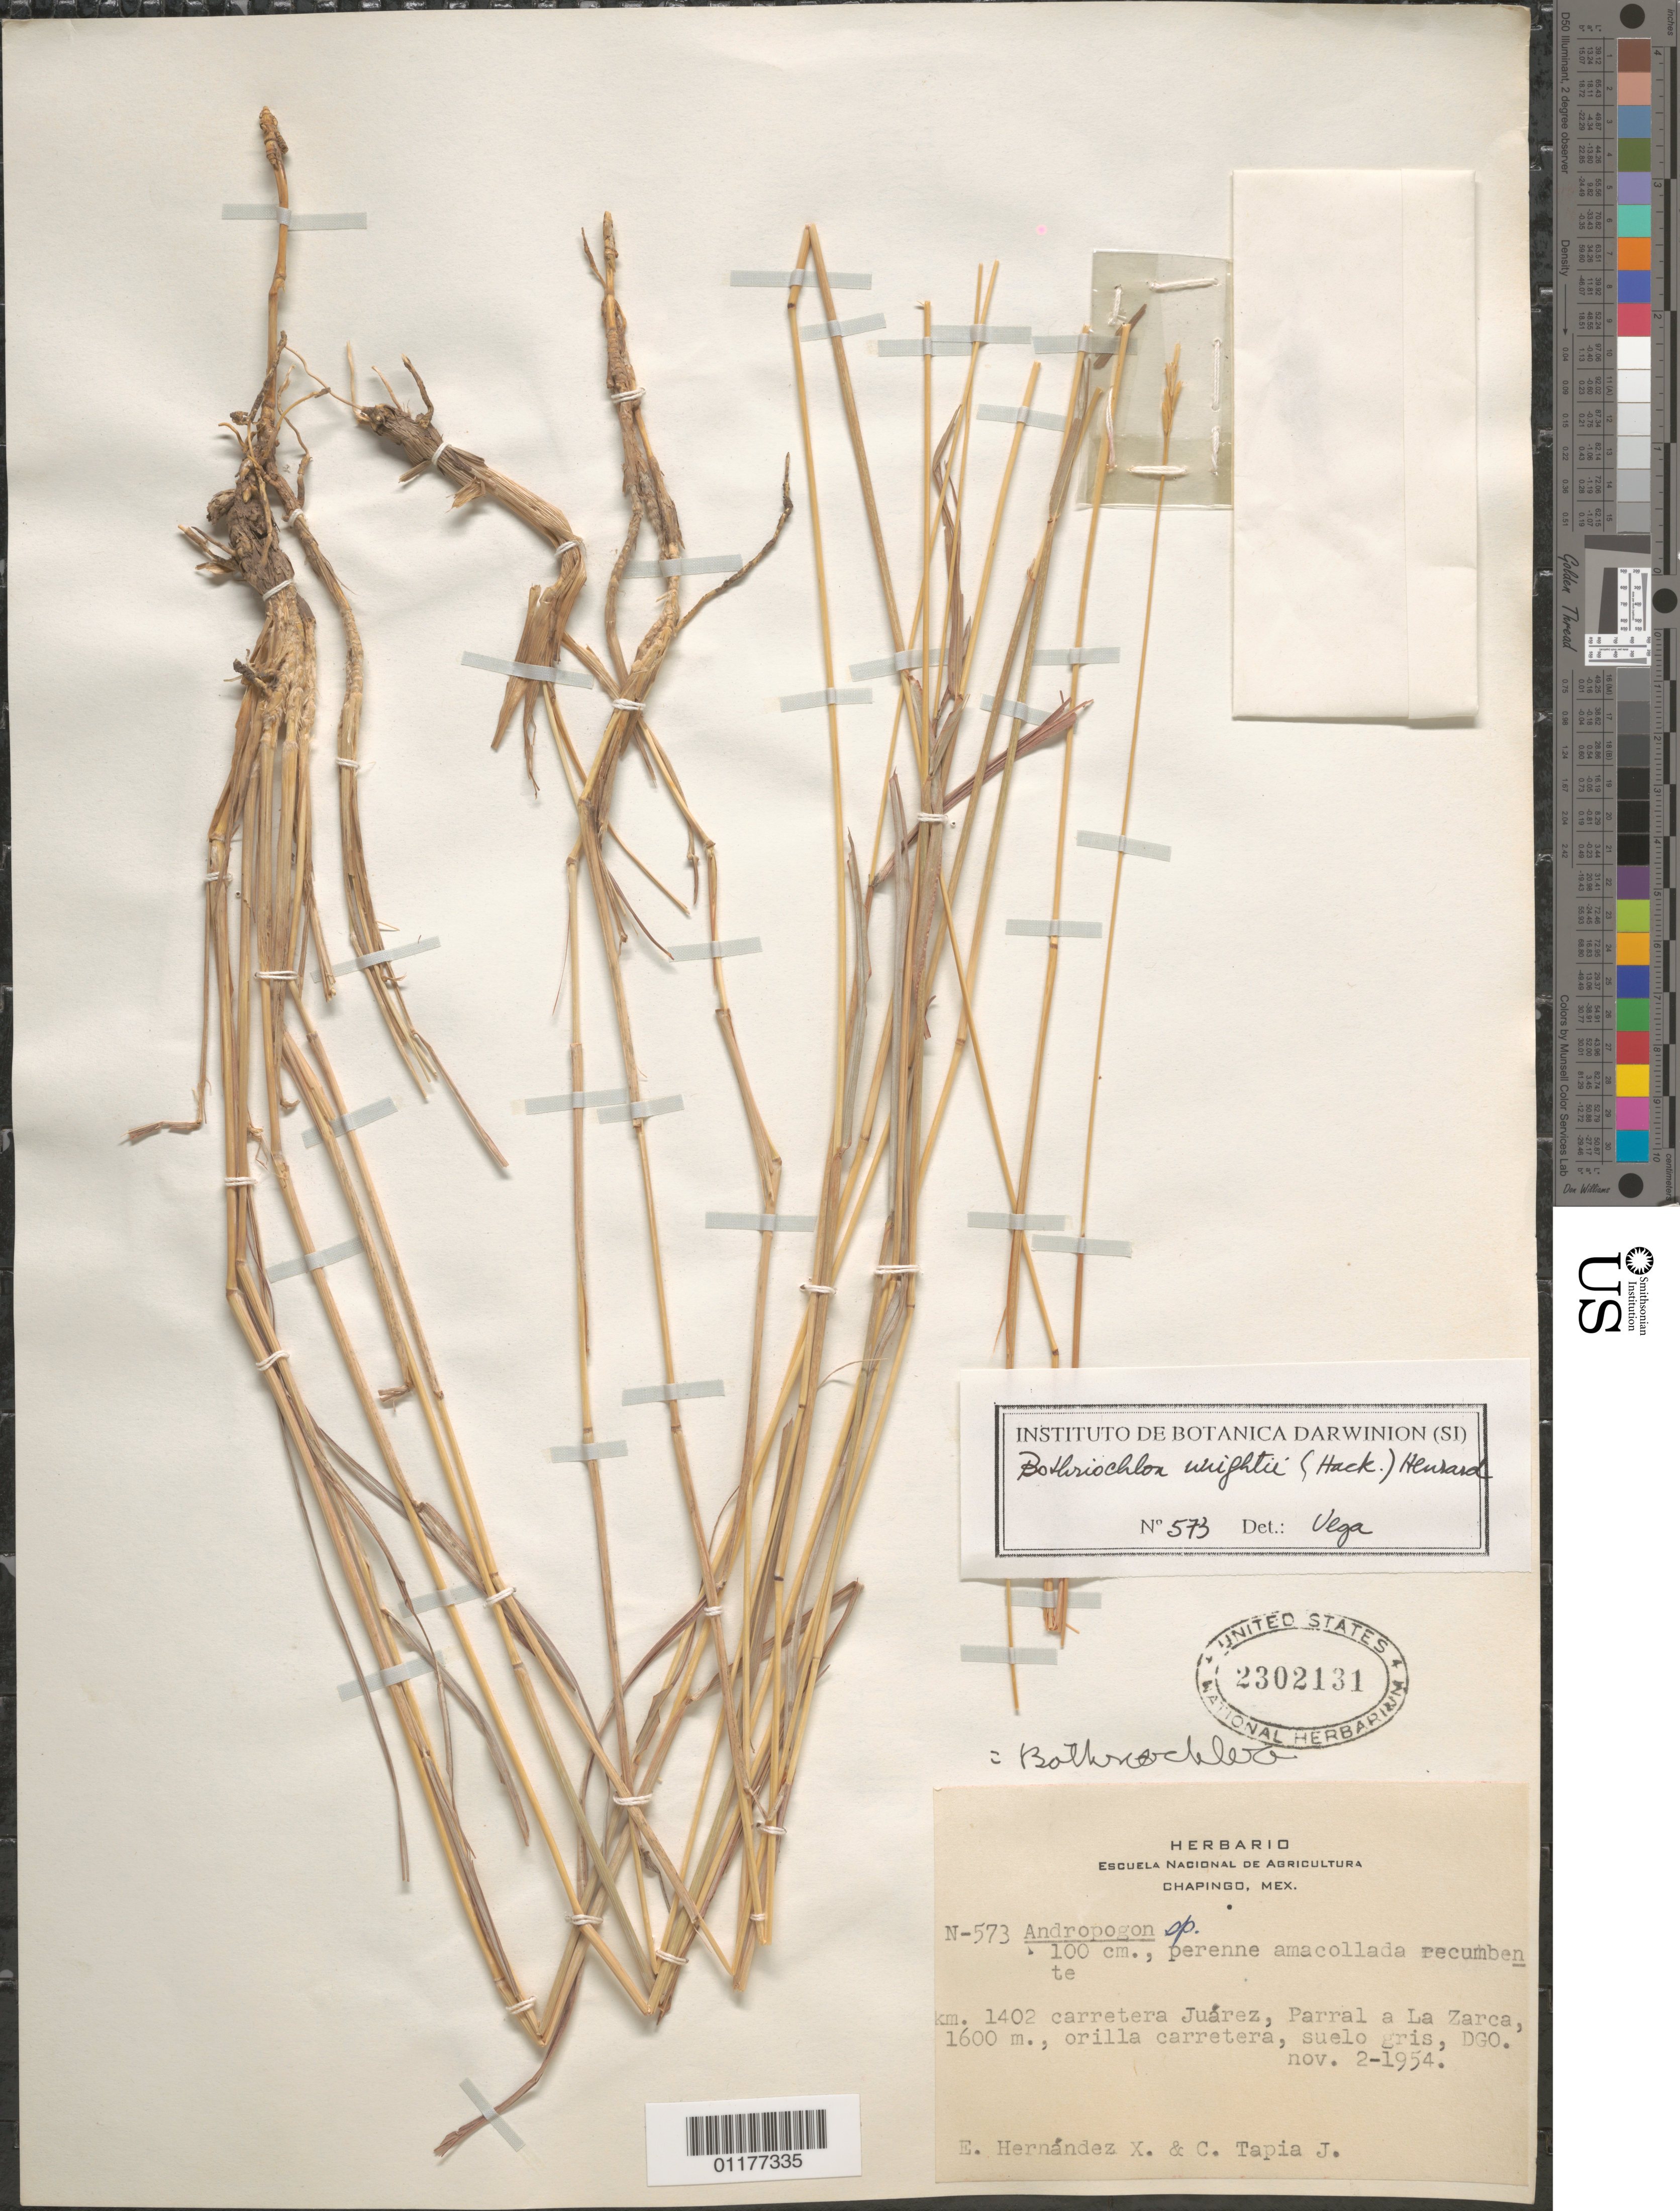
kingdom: Plantae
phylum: Tracheophyta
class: Liliopsida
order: Poales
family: Poaceae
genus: Bothriochloa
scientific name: Bothriochloa wrightii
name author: (Hack.) Henr.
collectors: E. I. Hernández-X. & C. Tapia-J.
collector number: N-573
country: Mexico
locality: Carretera Juarez, Parral a La Zarca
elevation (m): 1600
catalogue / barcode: US 2302131